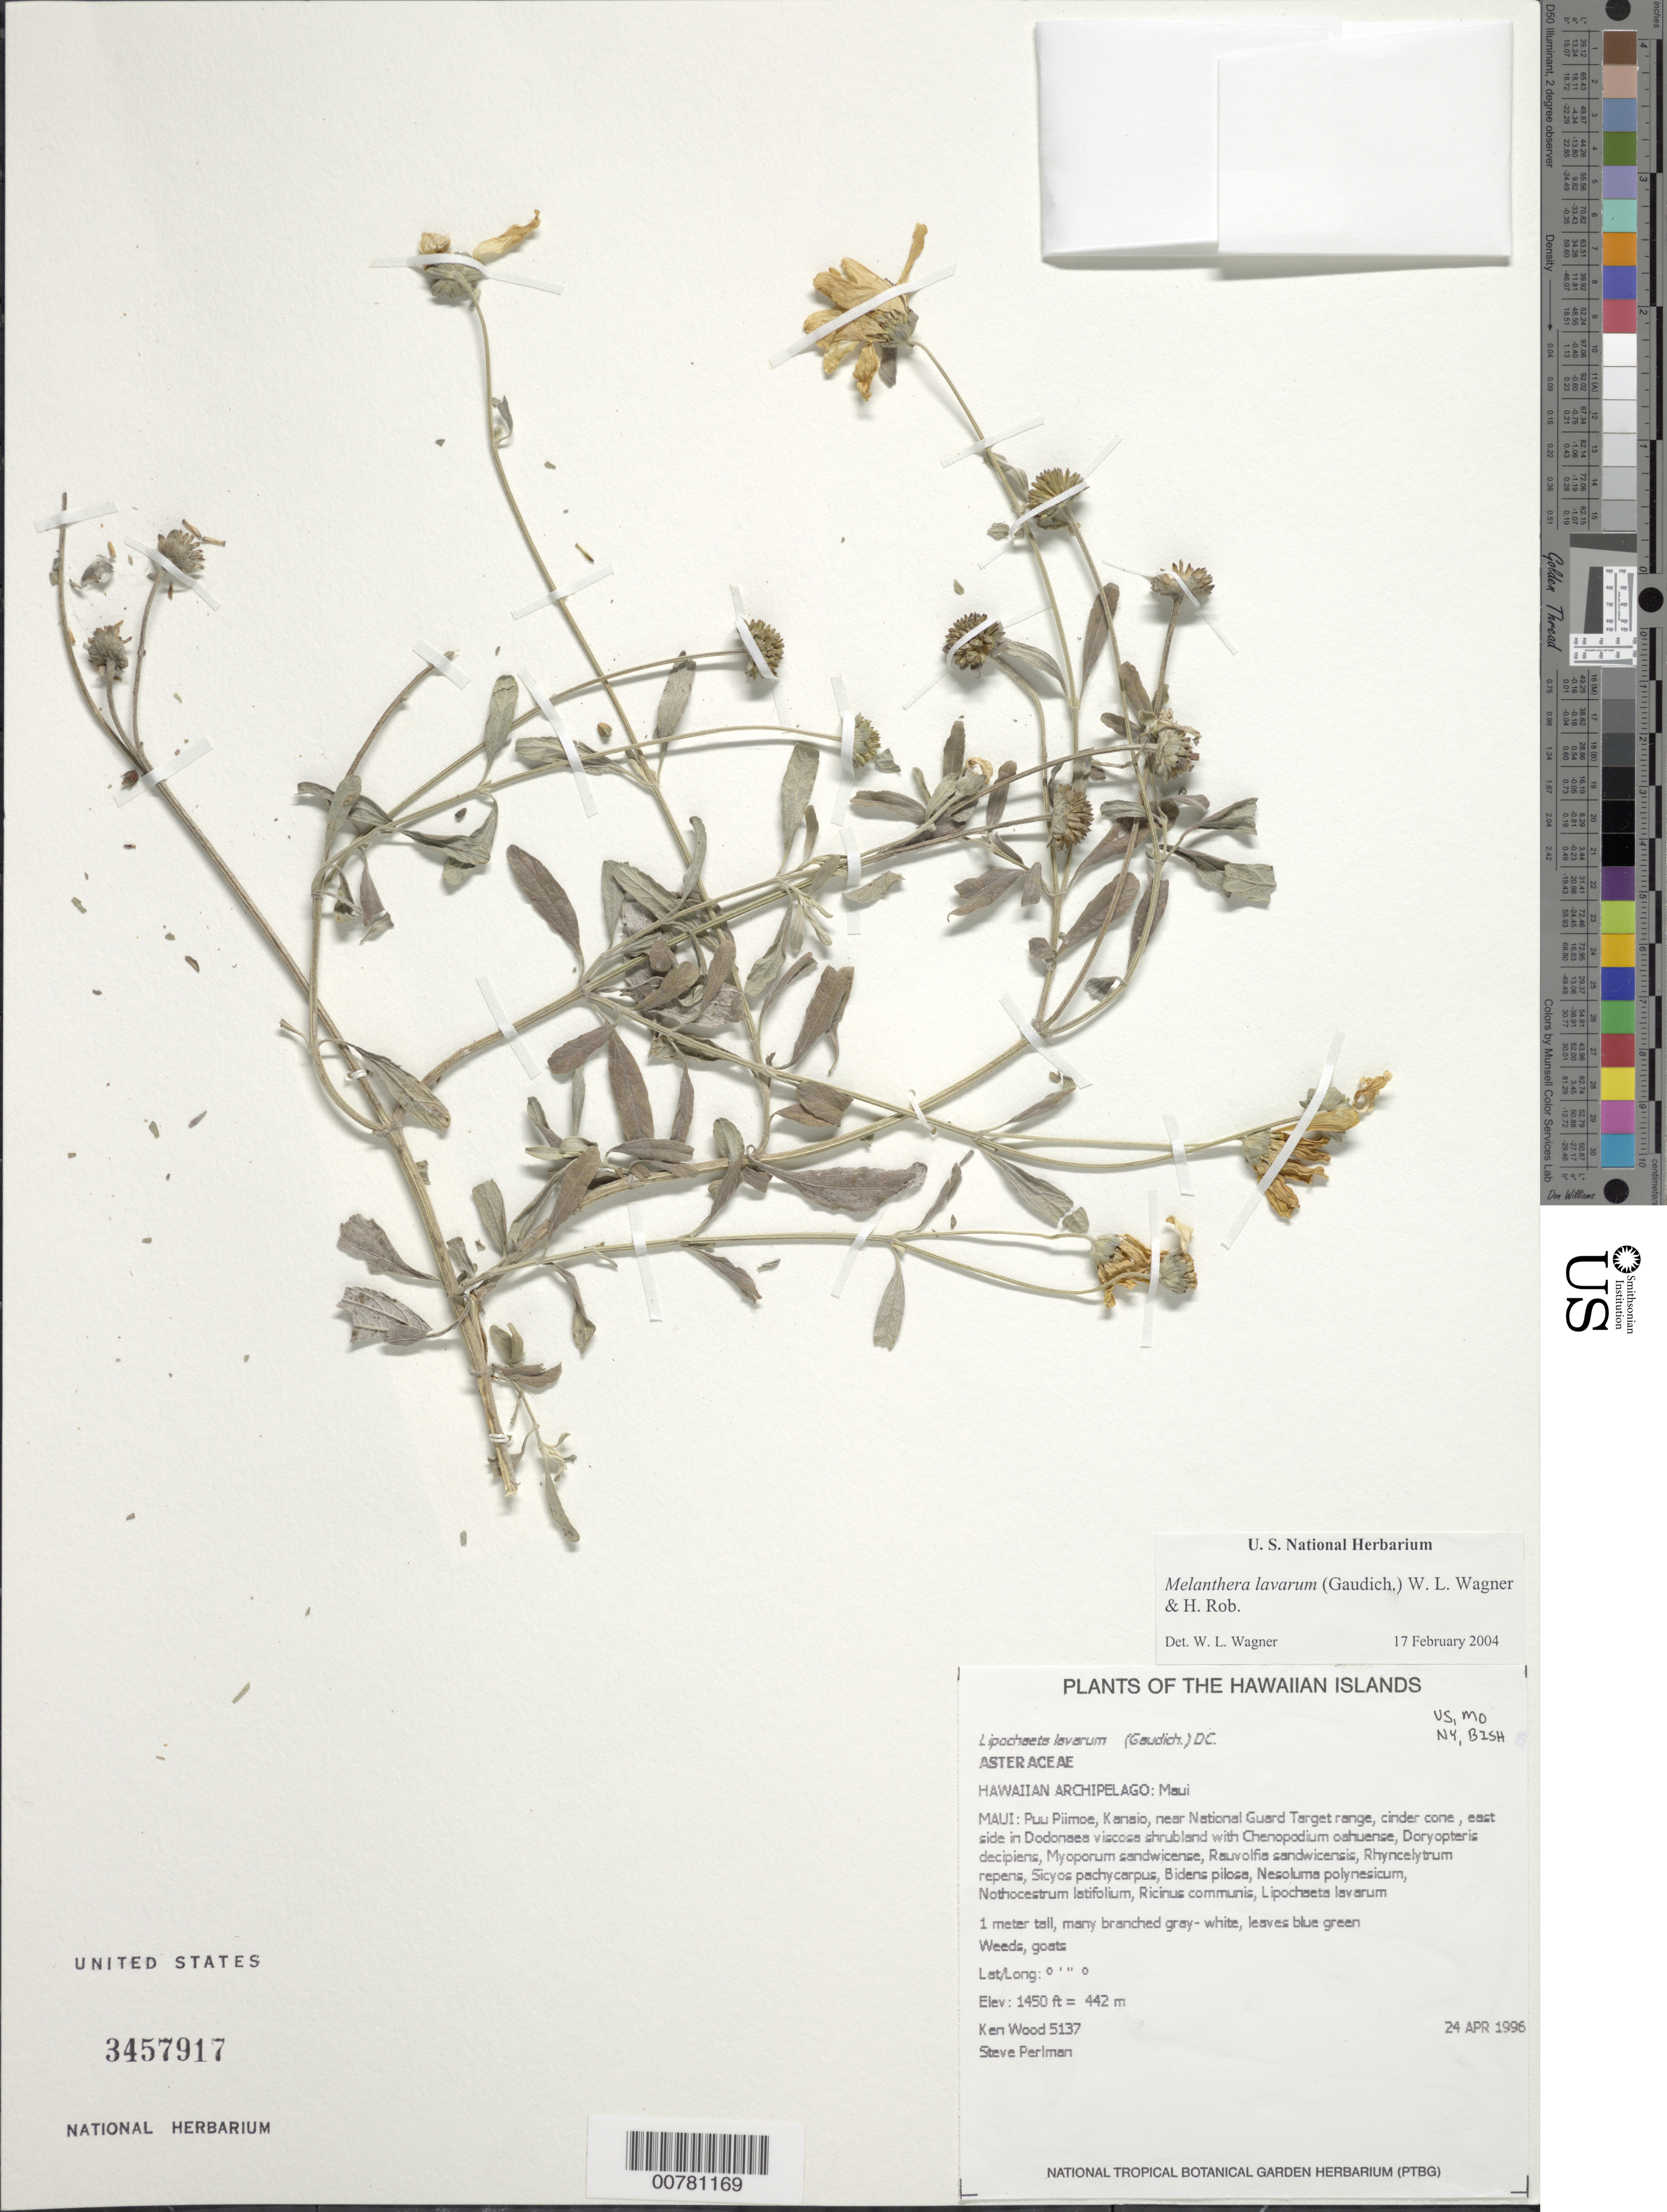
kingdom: Plantae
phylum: Tracheophyta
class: Magnoliopsida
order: Asterales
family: Asteraceae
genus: Wollastonia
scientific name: Wollastonia lavarum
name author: (Gaudich.) Orchard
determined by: Wagner, W. L., (BOT), Smithsonian Institution - National Museum of Natural History (UNITED STATES)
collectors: K. R. Wood & S. P. Perlman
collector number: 5137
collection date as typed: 24 Apr 1996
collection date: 1996-04-24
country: United States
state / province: Hawaii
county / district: Maui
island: Maui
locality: Puu Piimoe, Kanaio, near National Guard Target range, cinder cone, E side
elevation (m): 442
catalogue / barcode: US 3457917